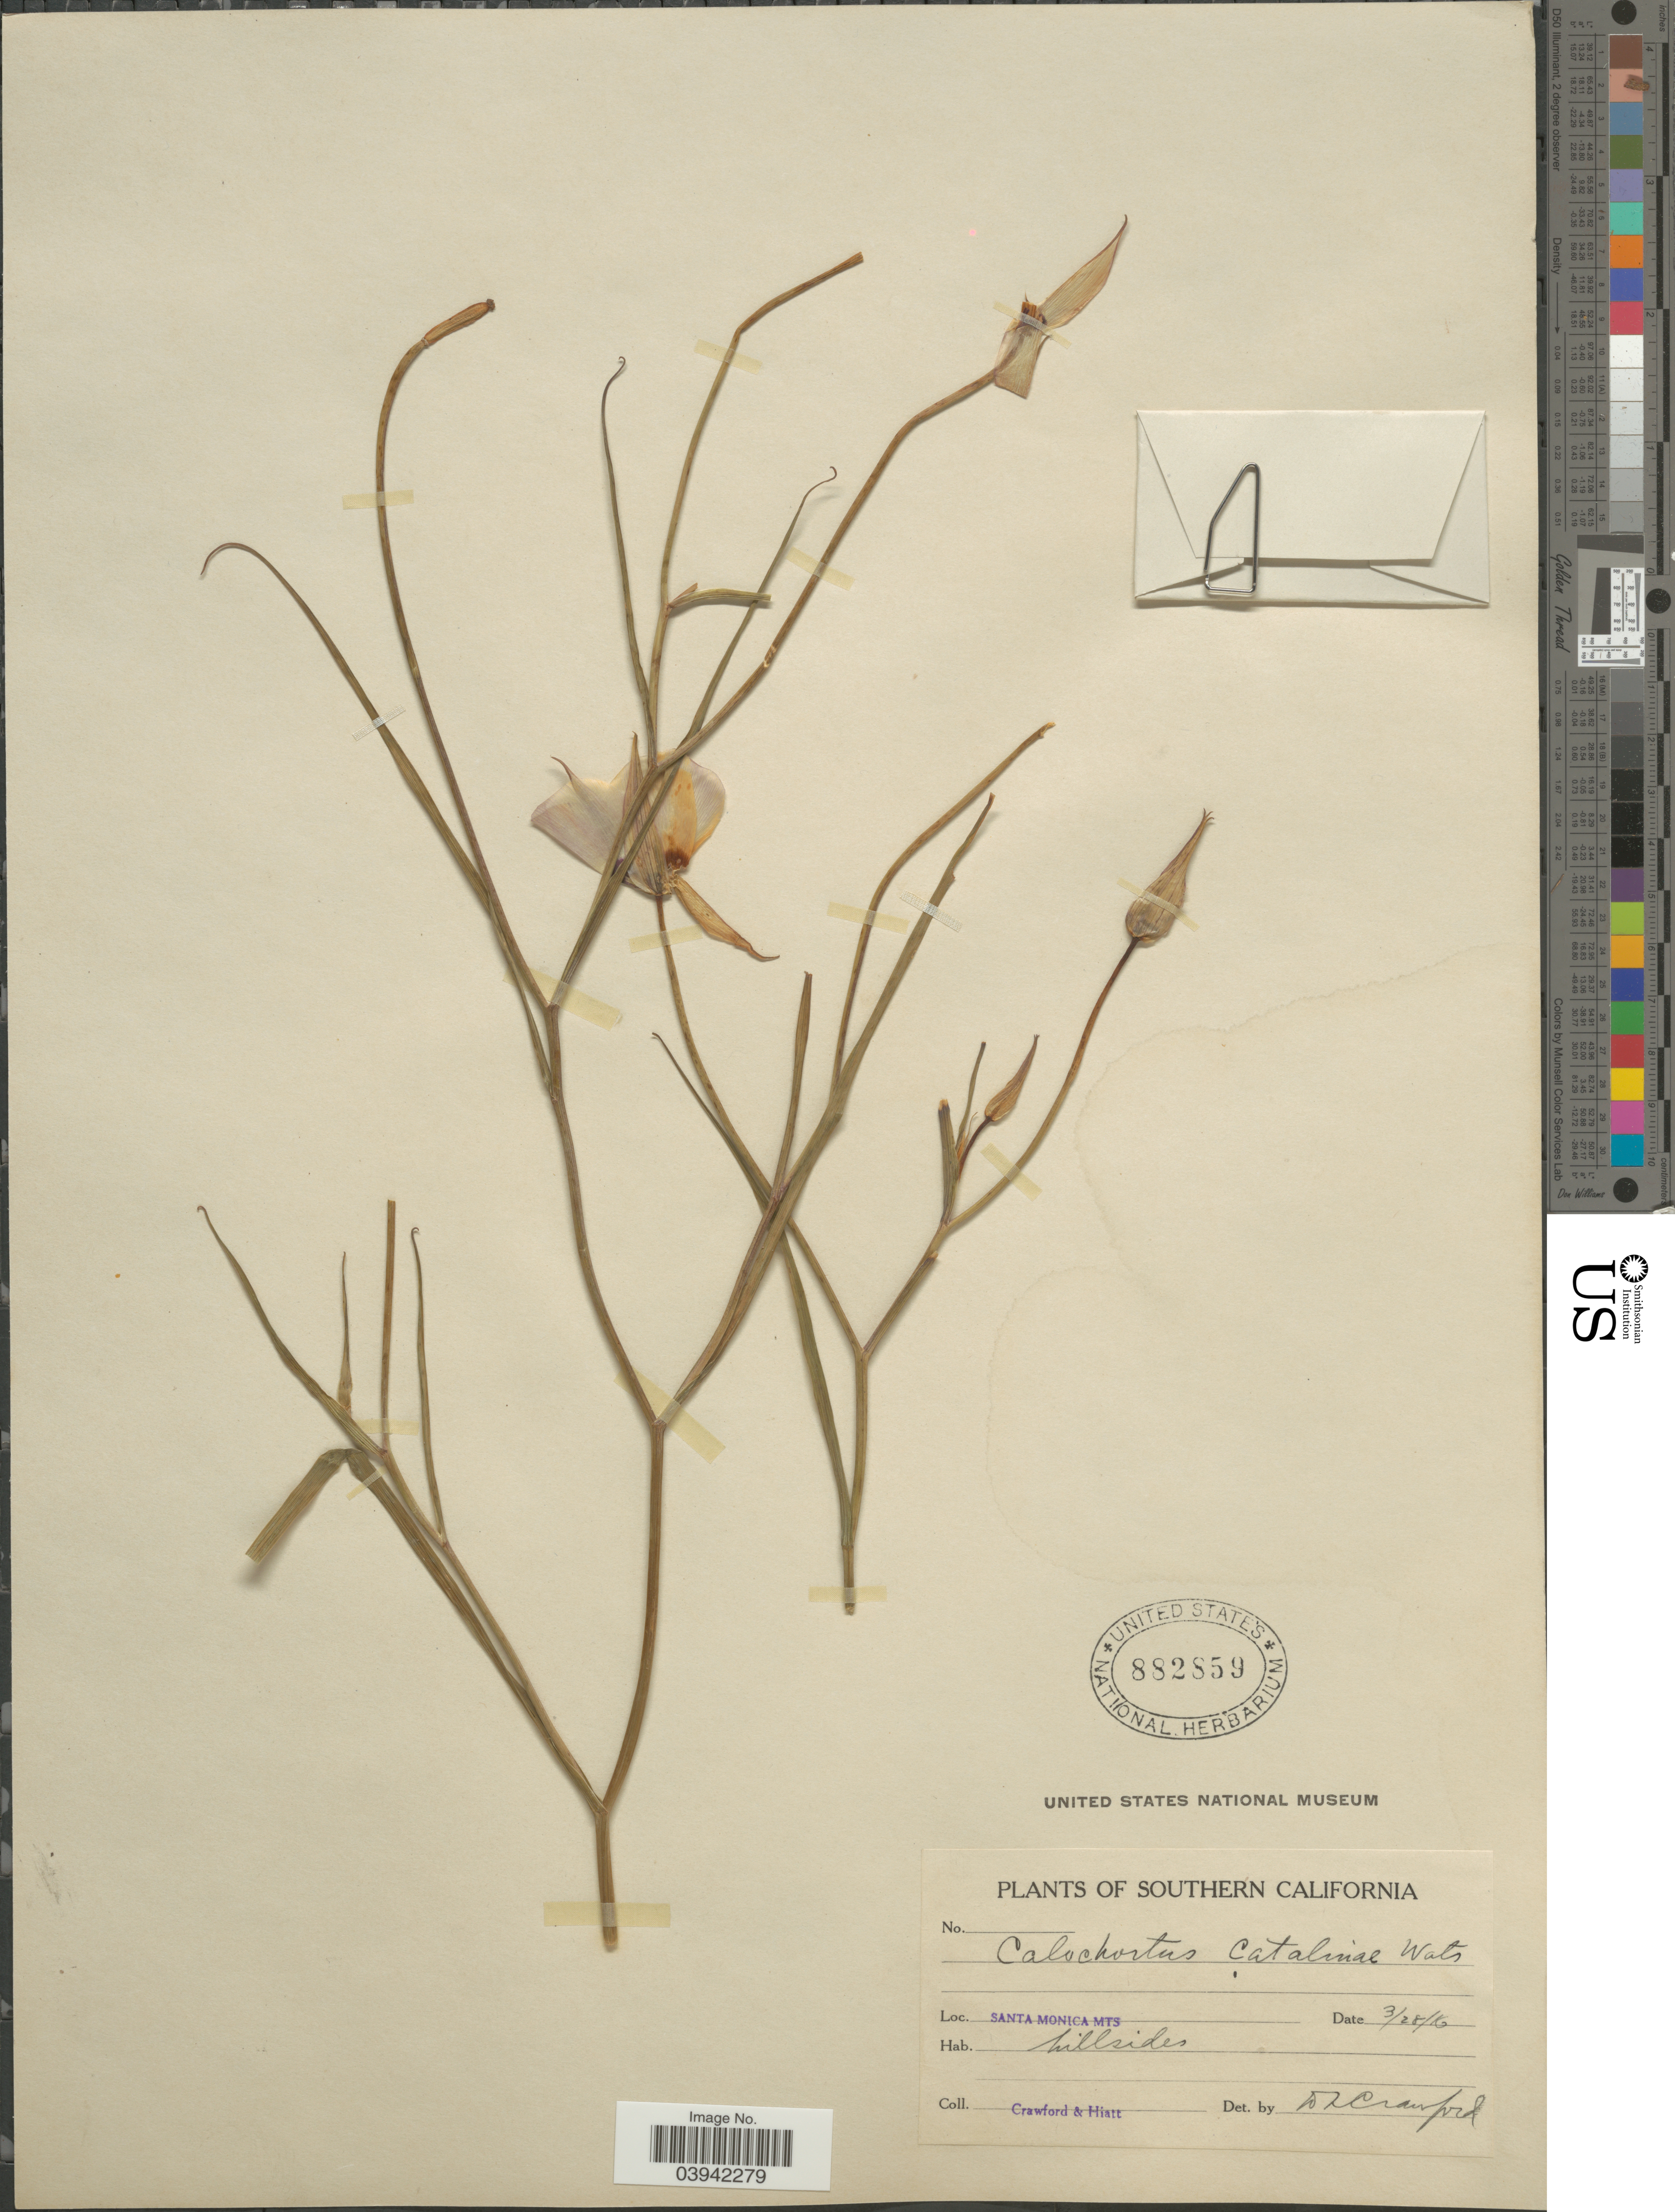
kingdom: Plantae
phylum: Tracheophyta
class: Liliopsida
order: Liliales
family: Liliaceae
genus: Calochortus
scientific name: Calochortus catalinae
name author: S. Watson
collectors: Crawford & Hiatt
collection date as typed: Transcribed d/m/y: 28/3/16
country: United States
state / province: California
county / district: Los Angeles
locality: Southern California. Santa Monica Mts.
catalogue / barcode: US 882859